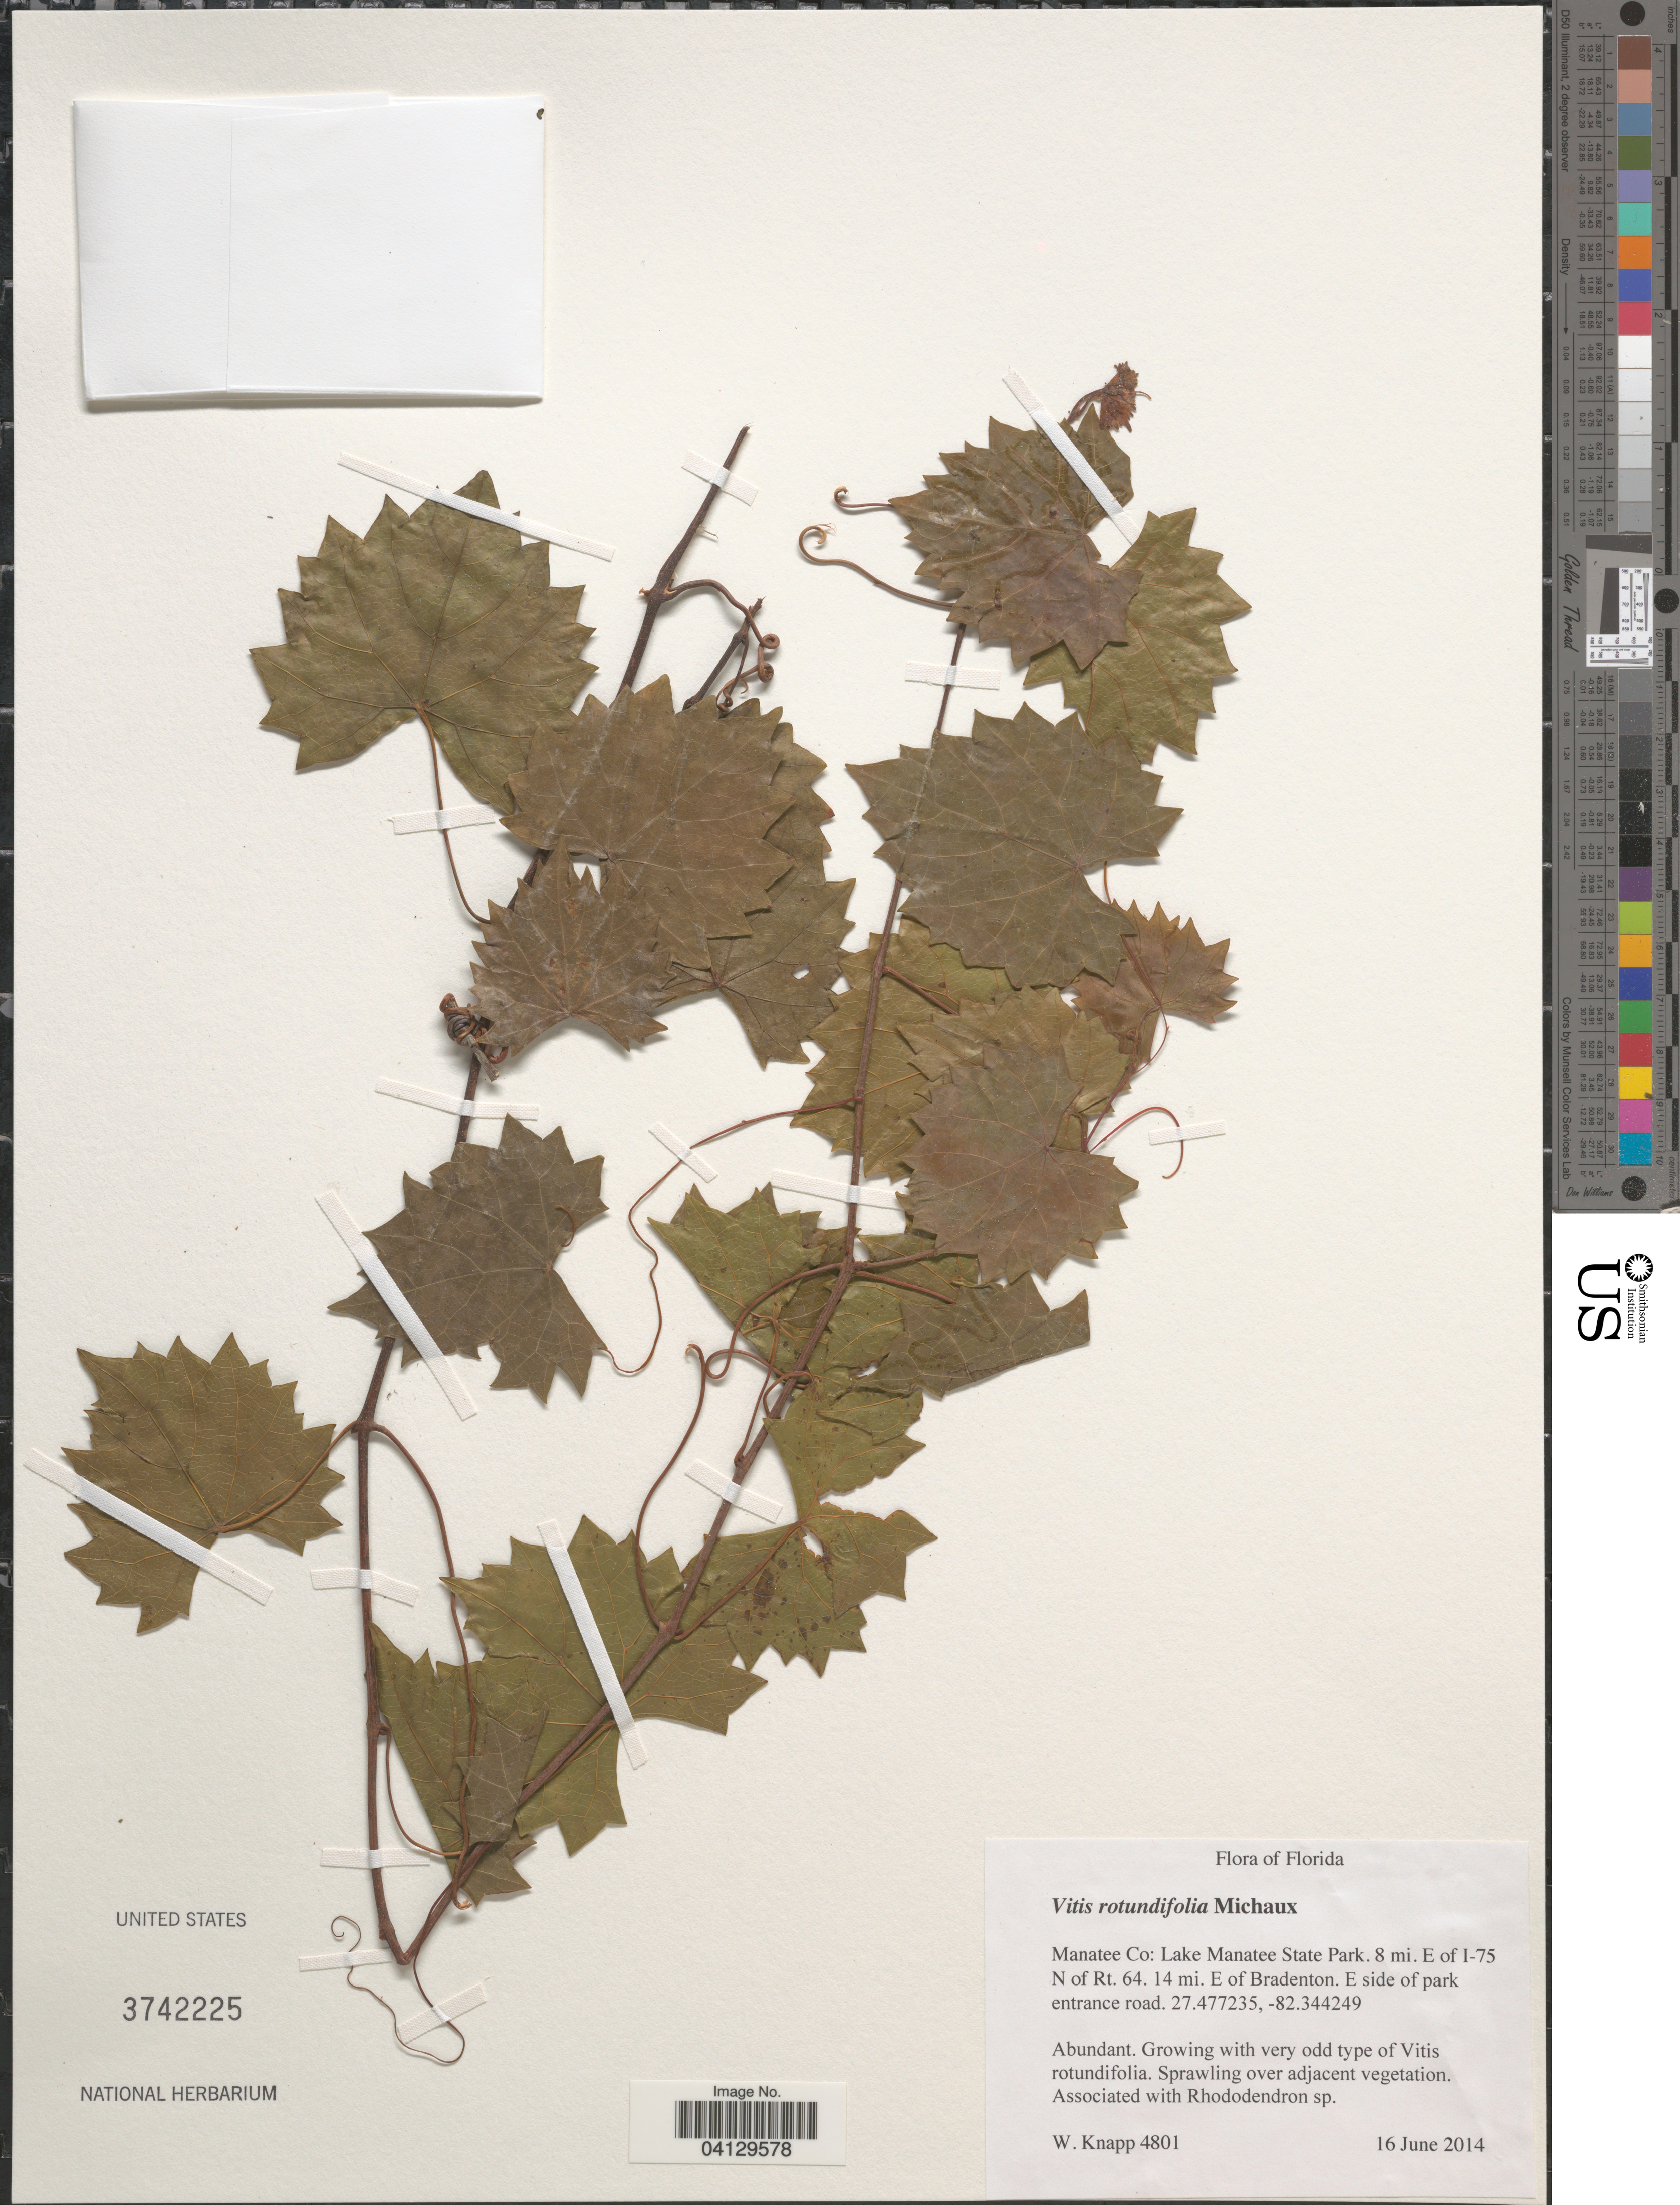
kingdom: Plantae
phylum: Tracheophyta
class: Magnoliopsida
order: Vitales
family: Vitaceae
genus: Vitis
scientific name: Vitis rotundifolia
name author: Michx.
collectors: W. Knapp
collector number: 4801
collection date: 2014-06-16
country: United States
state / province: Florida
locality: Manatee Co: Lake Manatee State Park. 8 mi. E of I-75 N of Rt. 64. 14 mi. E of Bradenton. E side of park entrance road. 273477235, -82.344249.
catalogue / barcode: US 3742225